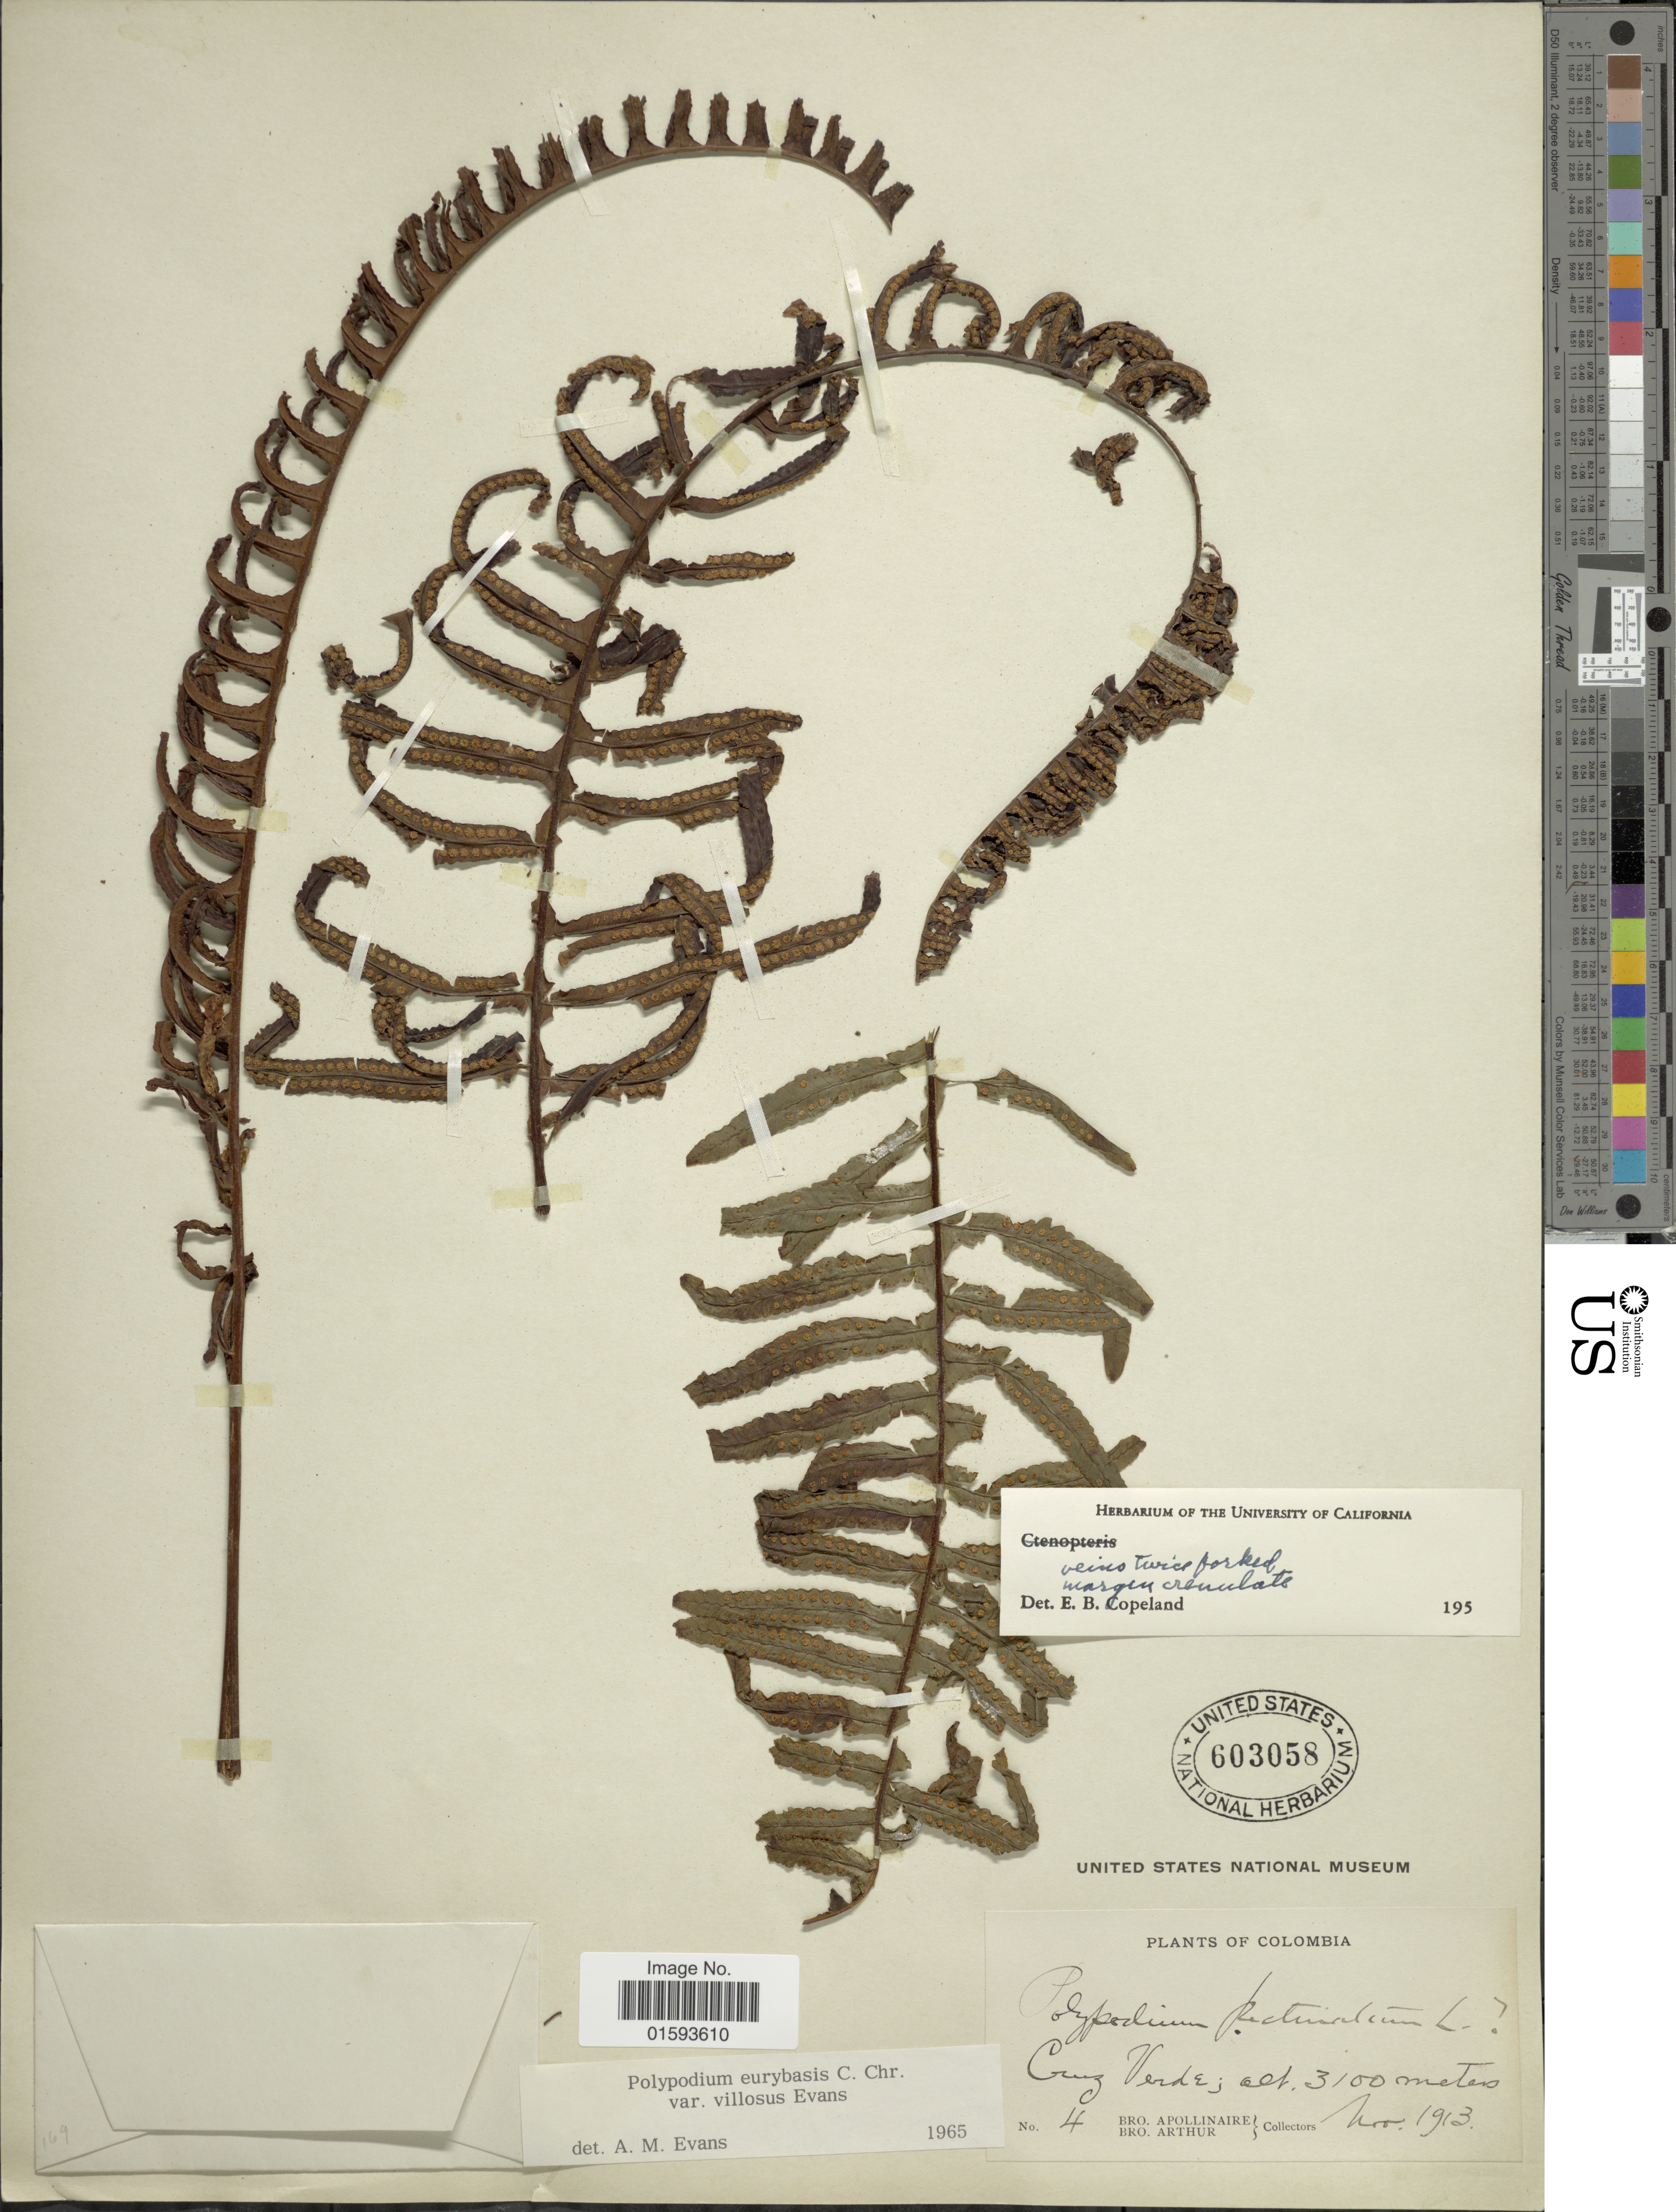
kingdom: Plantae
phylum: Tracheophyta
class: Polypodiopsida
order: Polypodiales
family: Polypodiaceae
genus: Pecluma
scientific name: Pecluma eurybasis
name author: (C. Chr.) M.G. Price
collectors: Bro. Apollinaire & Bro. Arthur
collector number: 4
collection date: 1913-11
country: Colombia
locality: Cruz Verde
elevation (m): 3100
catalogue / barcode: US 603058